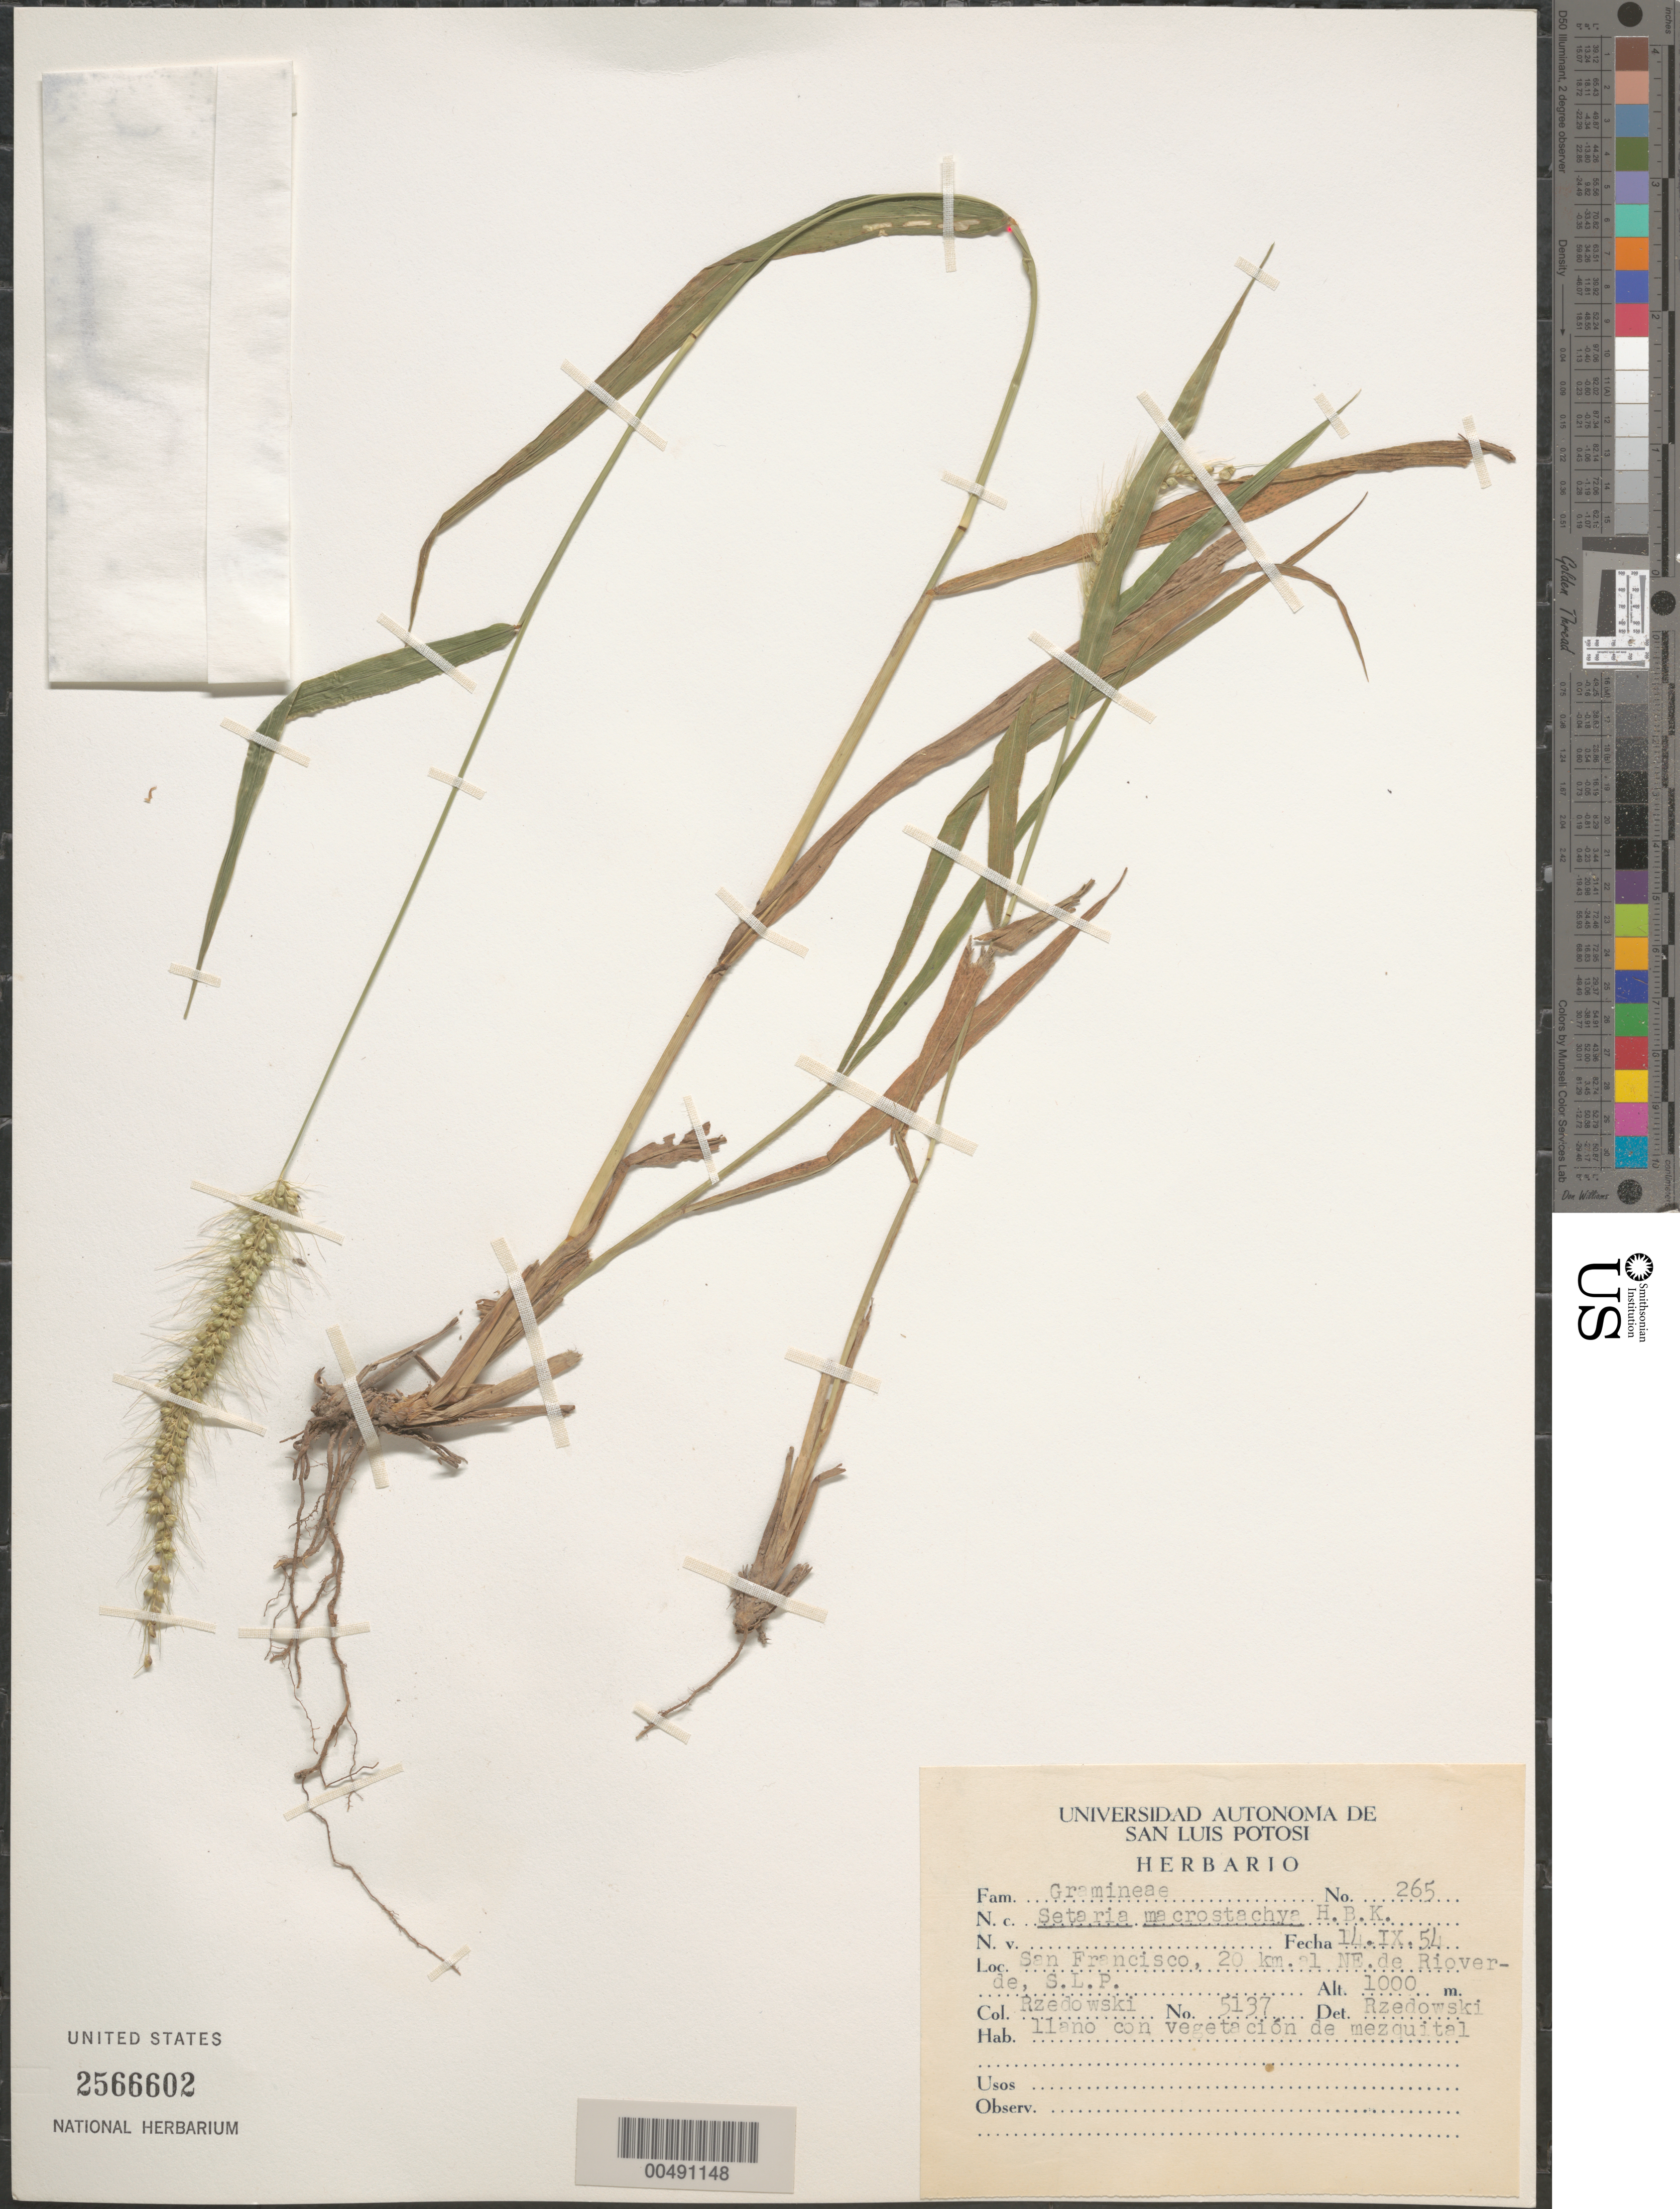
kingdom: Plantae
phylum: Tracheophyta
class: Liliopsida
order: Poales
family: Poaceae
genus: Setaria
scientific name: Setaria macrostachya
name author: Kunth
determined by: Rzedowski, J.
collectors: J. Rzedowski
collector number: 5137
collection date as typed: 14 Sep 1954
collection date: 1954-09-14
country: Mexico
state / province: San Luis Potosi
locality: San Francisco, 20 km NE of Rioverde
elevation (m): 1000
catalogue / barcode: US 2566602